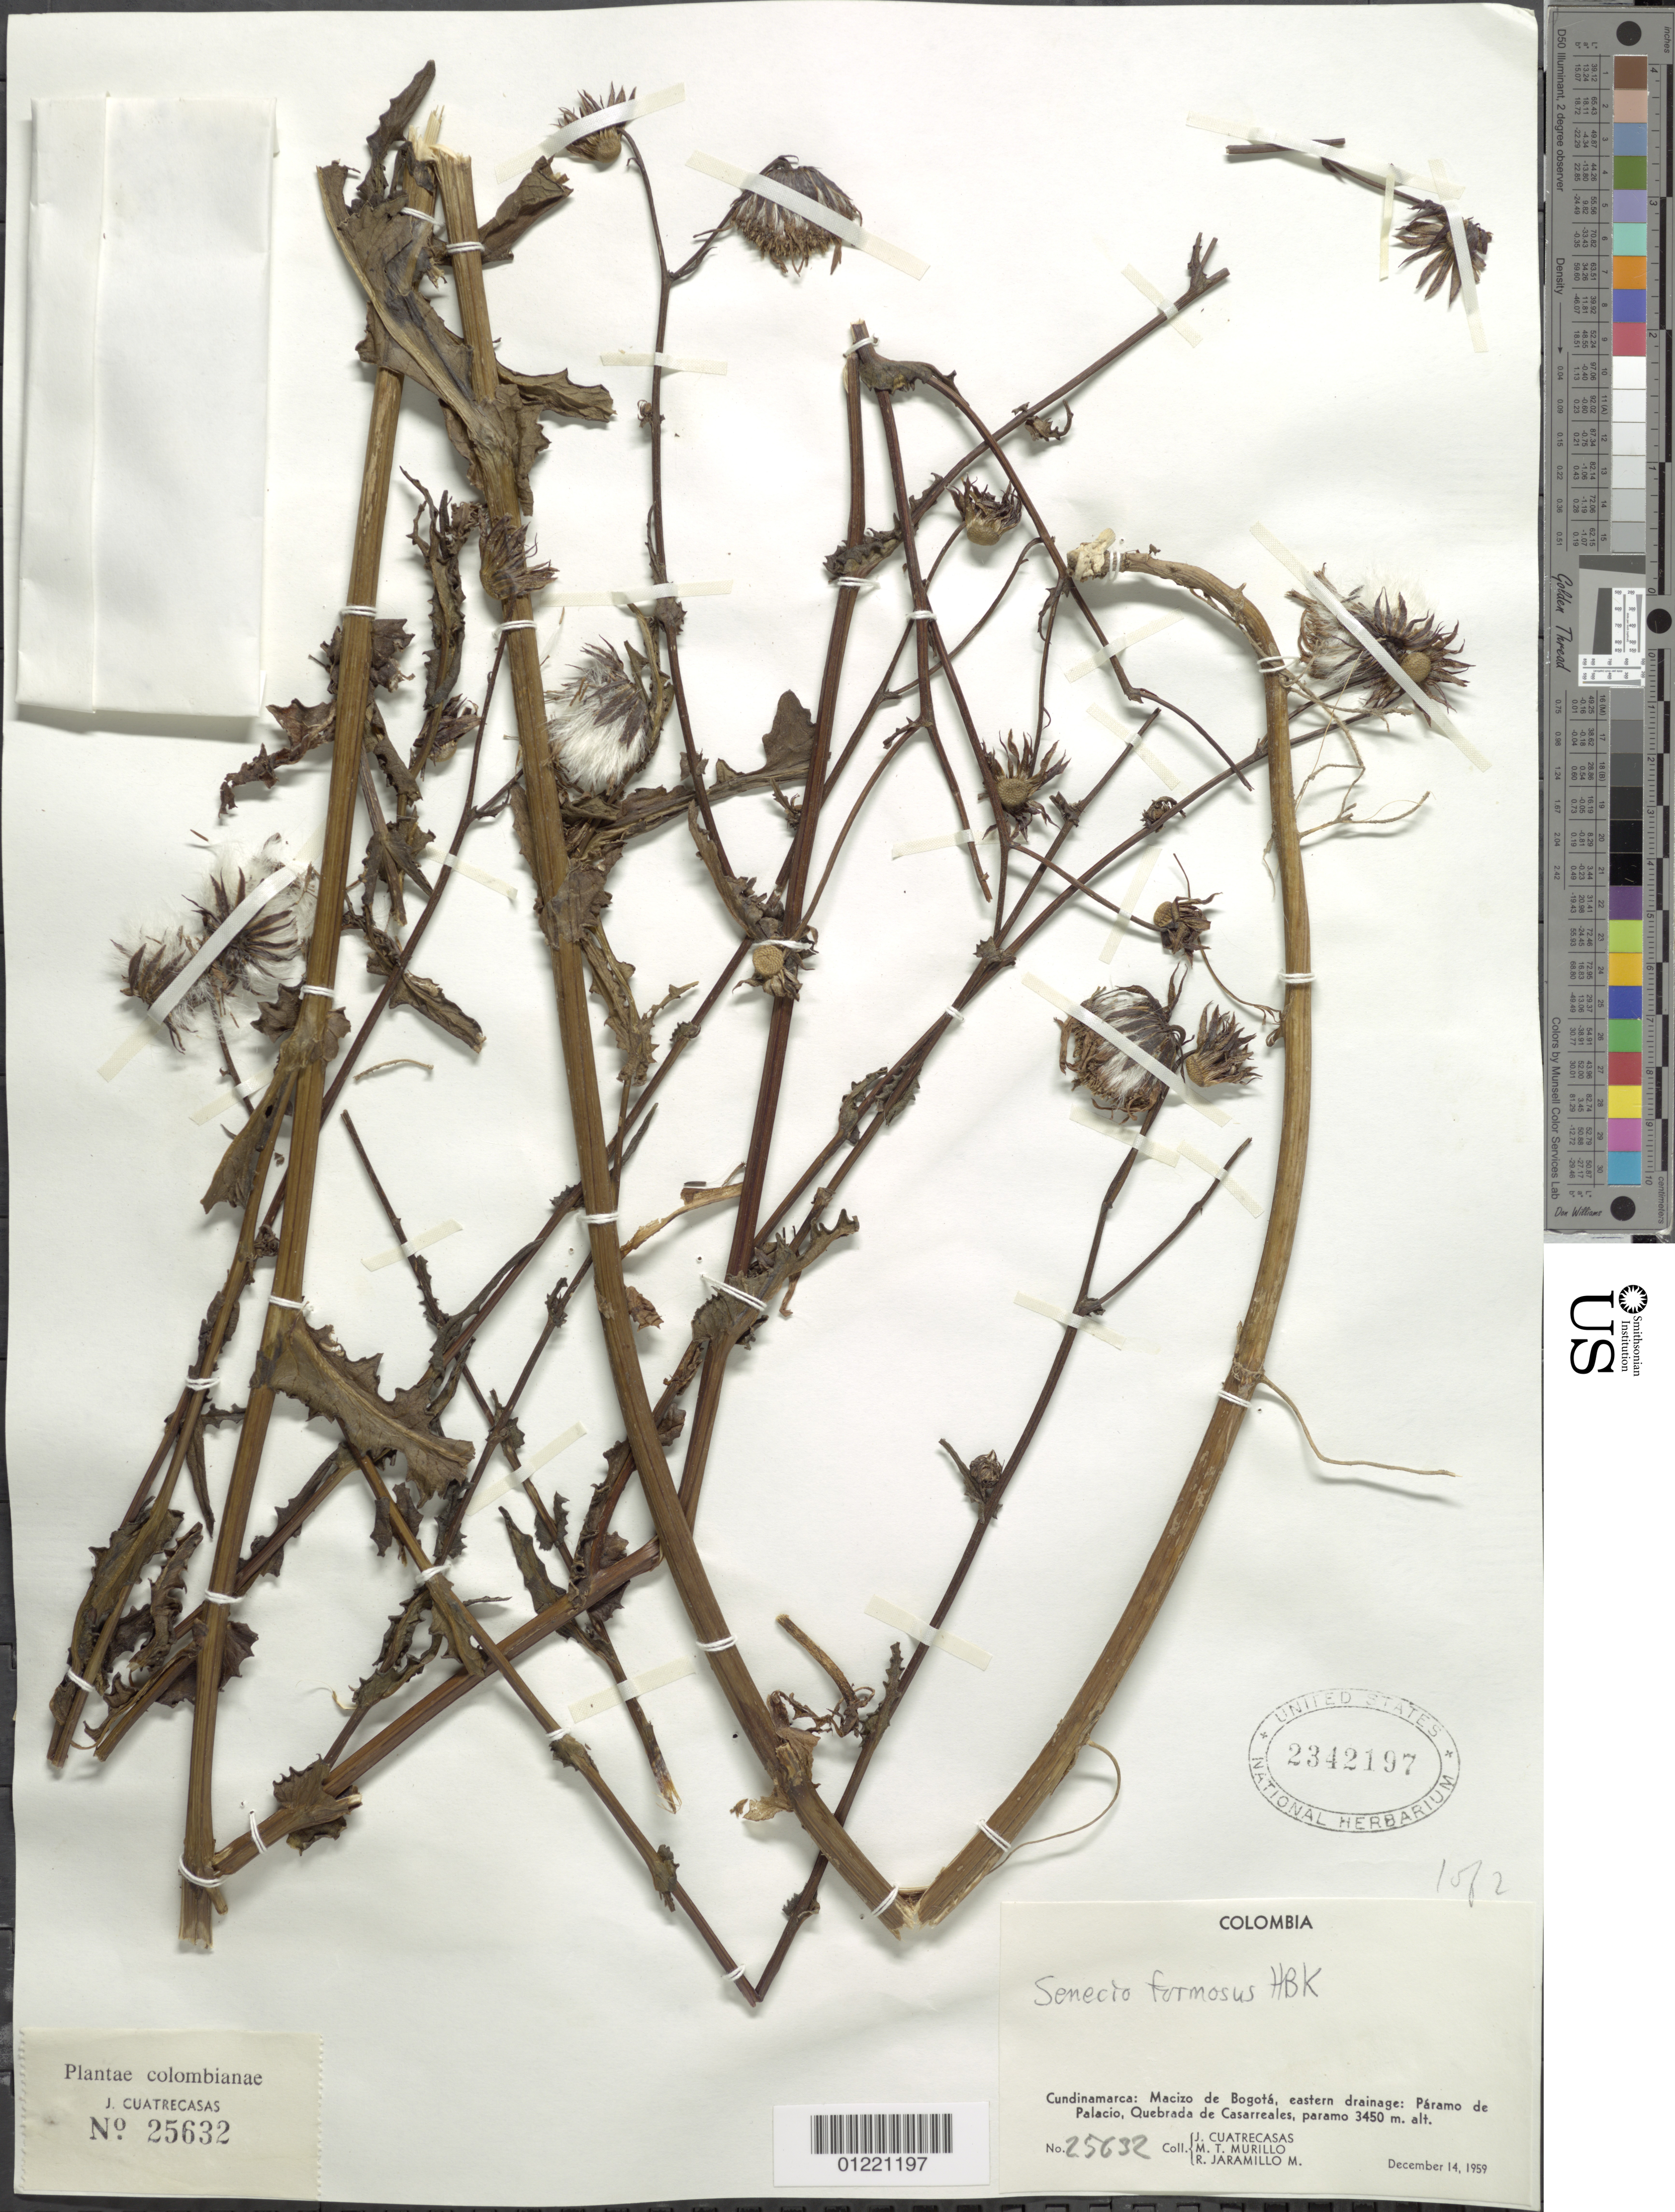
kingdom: Plantae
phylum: Tracheophyta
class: Magnoliopsida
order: Asterales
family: Asteraceae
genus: Senecio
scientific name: Senecio wedglacialis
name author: Cuatrec.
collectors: J. Cuatrecasas, M. Murillo & R. Jaramillo M.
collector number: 25632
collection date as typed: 14-Dec-59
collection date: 1959-12-14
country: Colombia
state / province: Cundinamarca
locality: Cundinamarca: Macizo de Bogotá, eastern drainage: Páramo de Palacio, Quebrada de Casarreales.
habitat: paramo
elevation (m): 3450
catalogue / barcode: US 2342197